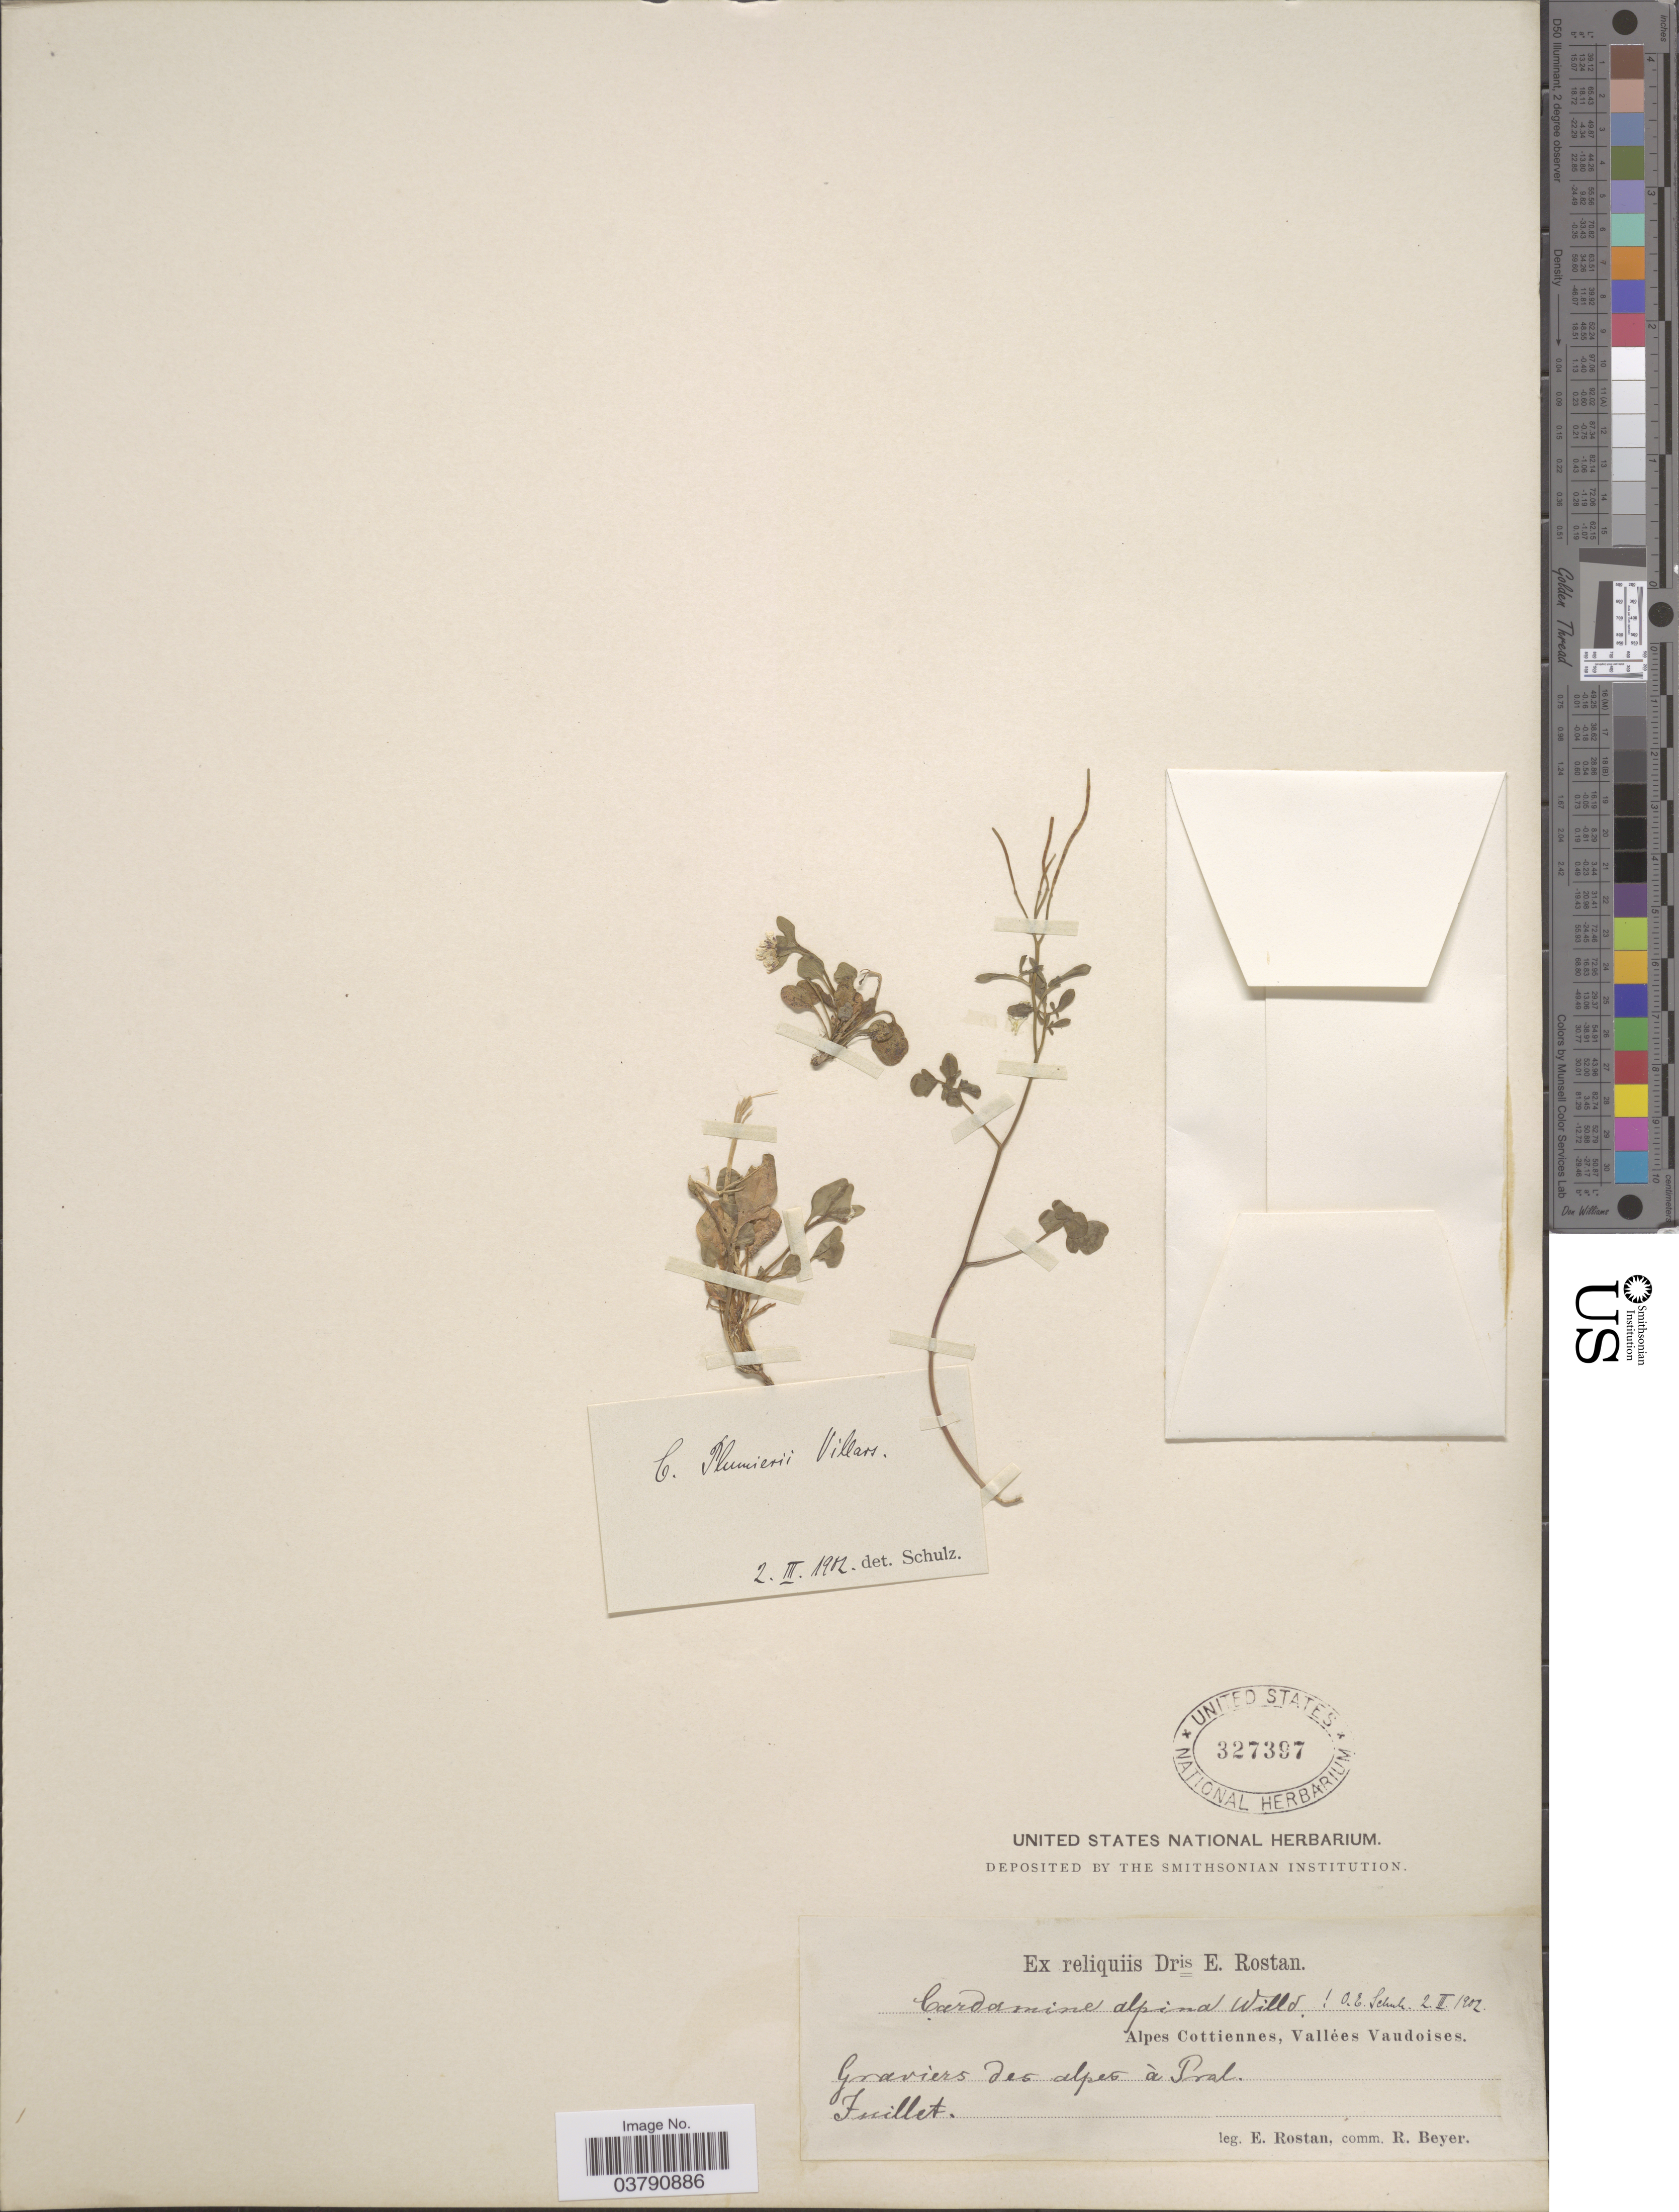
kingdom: Plantae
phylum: Tracheophyta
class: Magnoliopsida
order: Brassicales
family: Brassicaceae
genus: Cardamine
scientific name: Cardamine plumieri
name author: Vill.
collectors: E. Rostan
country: Italy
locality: Alpes Cottiennes, Vallées Vaudoises. Graviers des alpes à Pral.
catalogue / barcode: US 327397